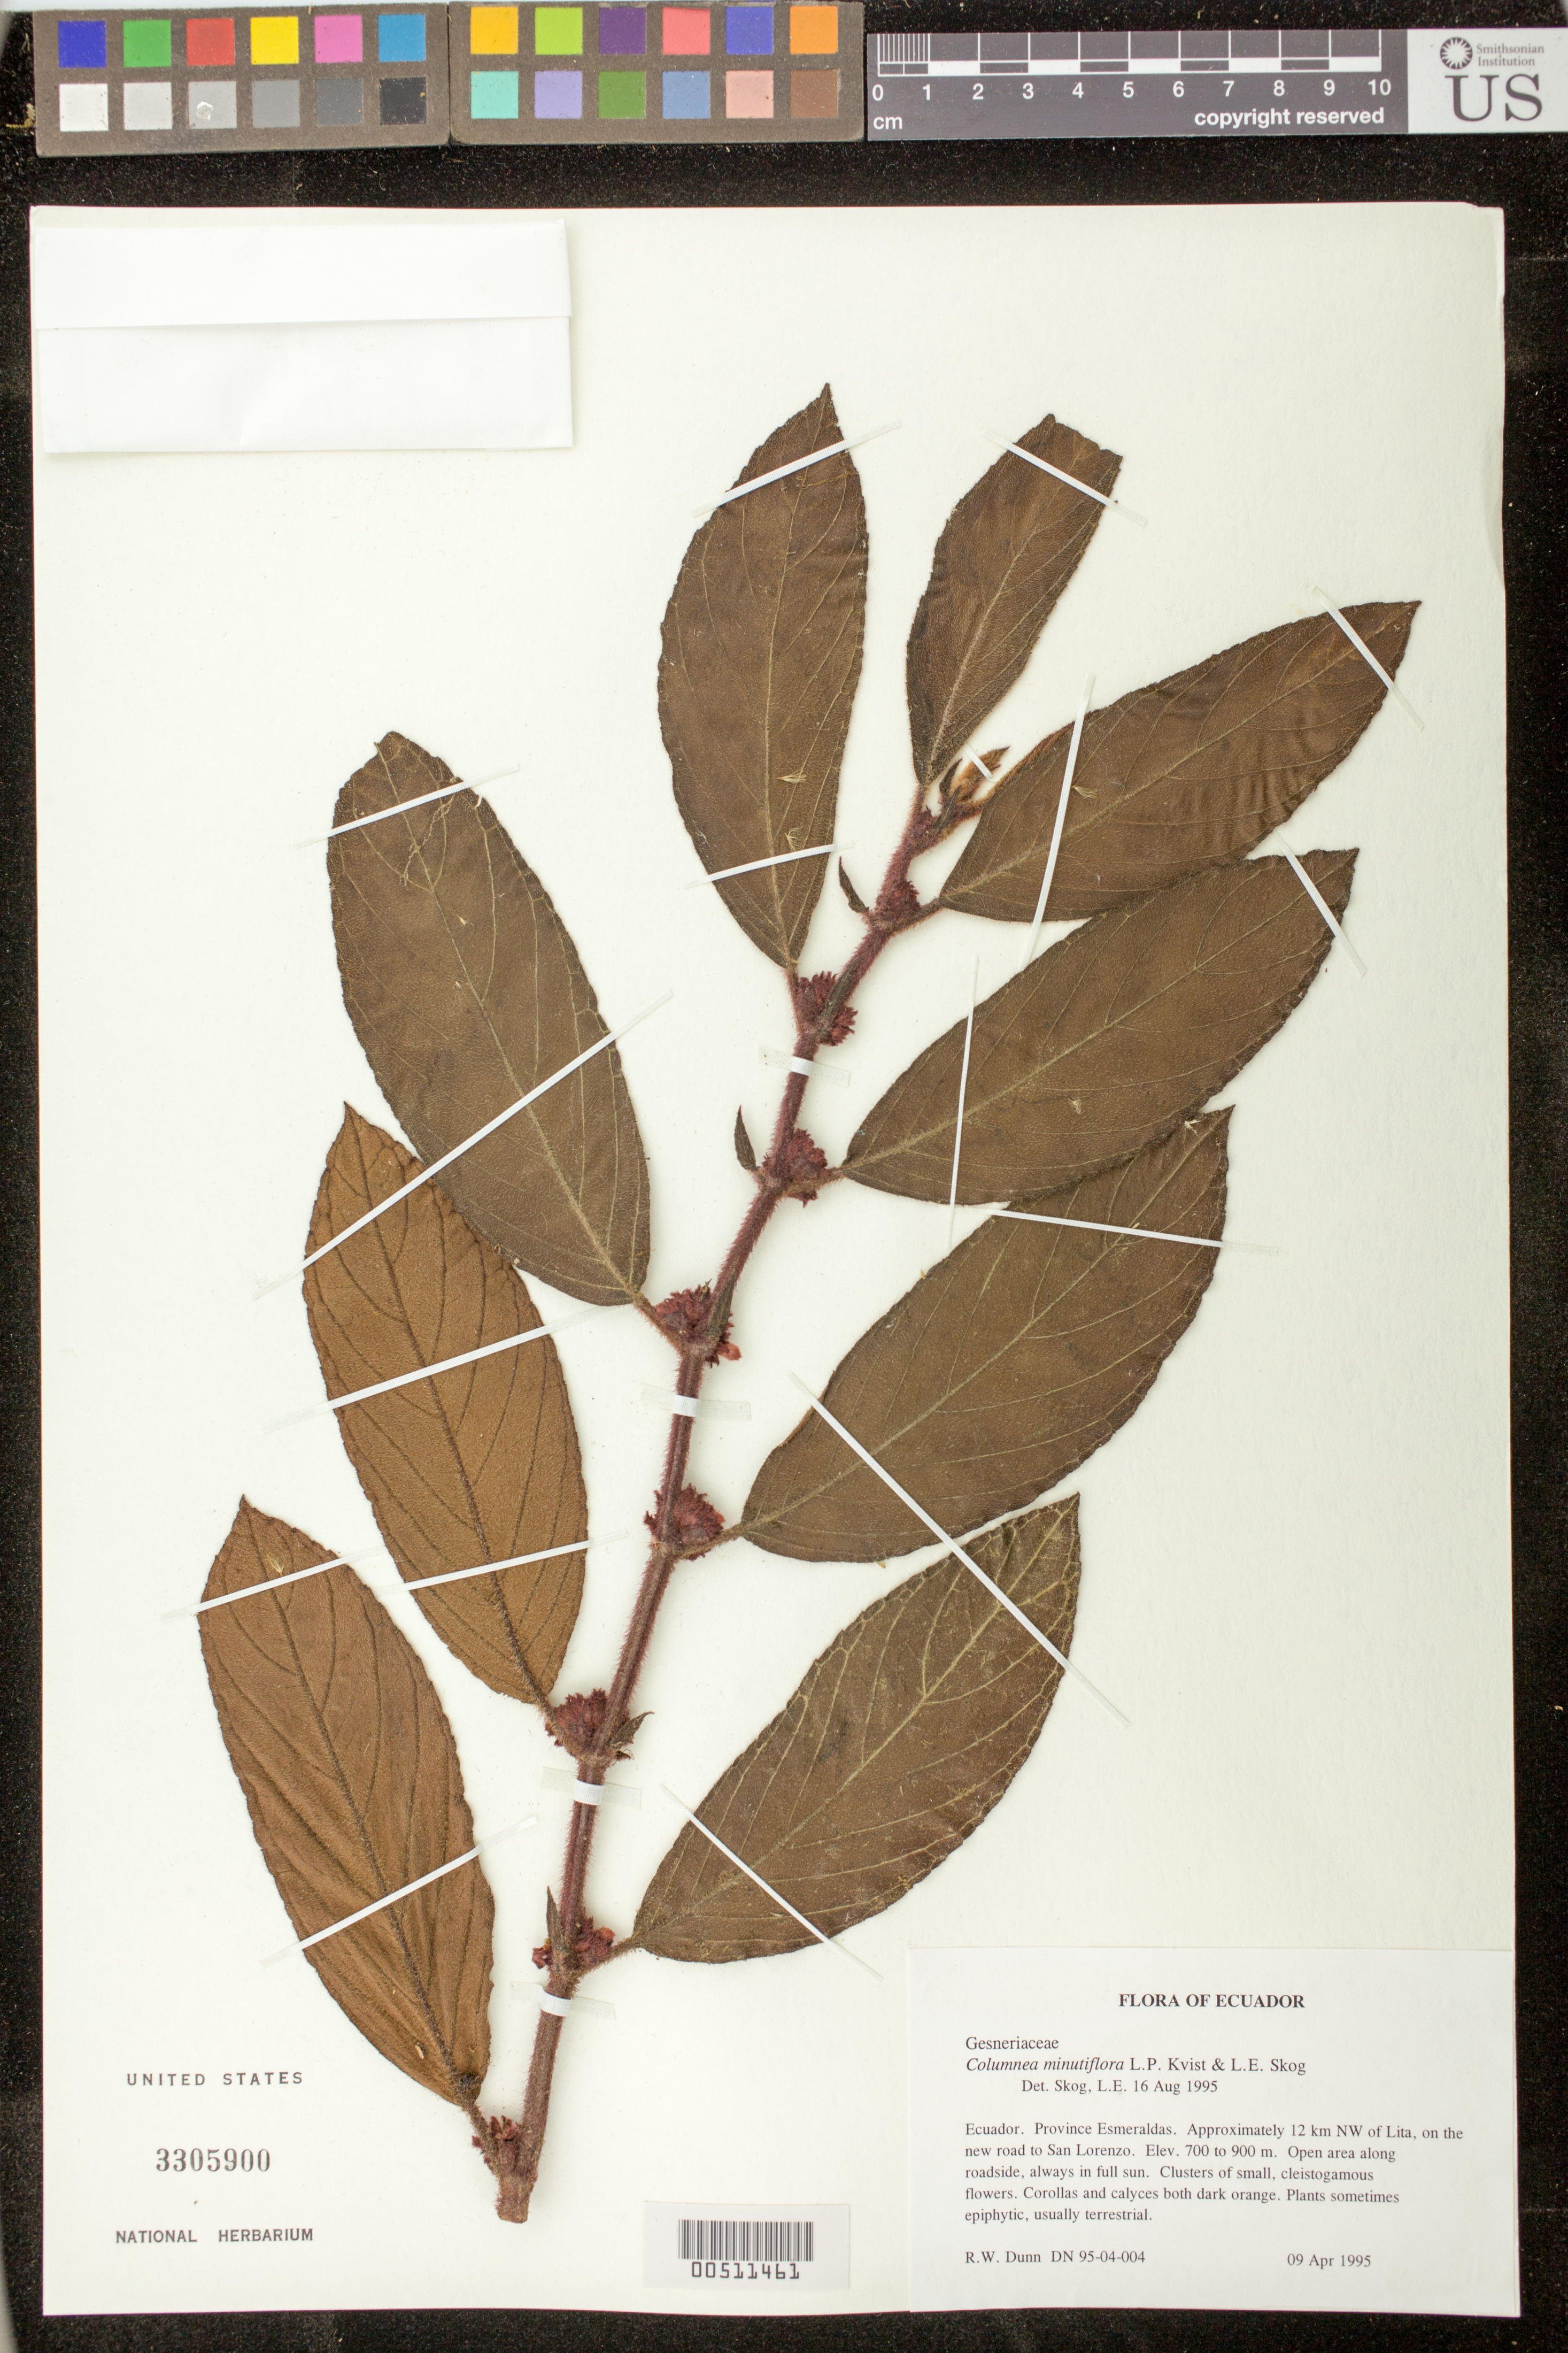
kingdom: Plantae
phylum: Tracheophyta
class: Magnoliopsida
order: Lamiales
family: Gesneriaceae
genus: Columnea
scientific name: Columnea flavohirsuta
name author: J.L. Clark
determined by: Clark, J. L.; Skog, Laurence E.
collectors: R. Dunn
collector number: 9504004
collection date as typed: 09 Apr 1995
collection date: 1995-04-09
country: Ecuador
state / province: Esmeraldas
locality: NW of Lita, road to San Lorenzo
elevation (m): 700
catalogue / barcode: US 3305900